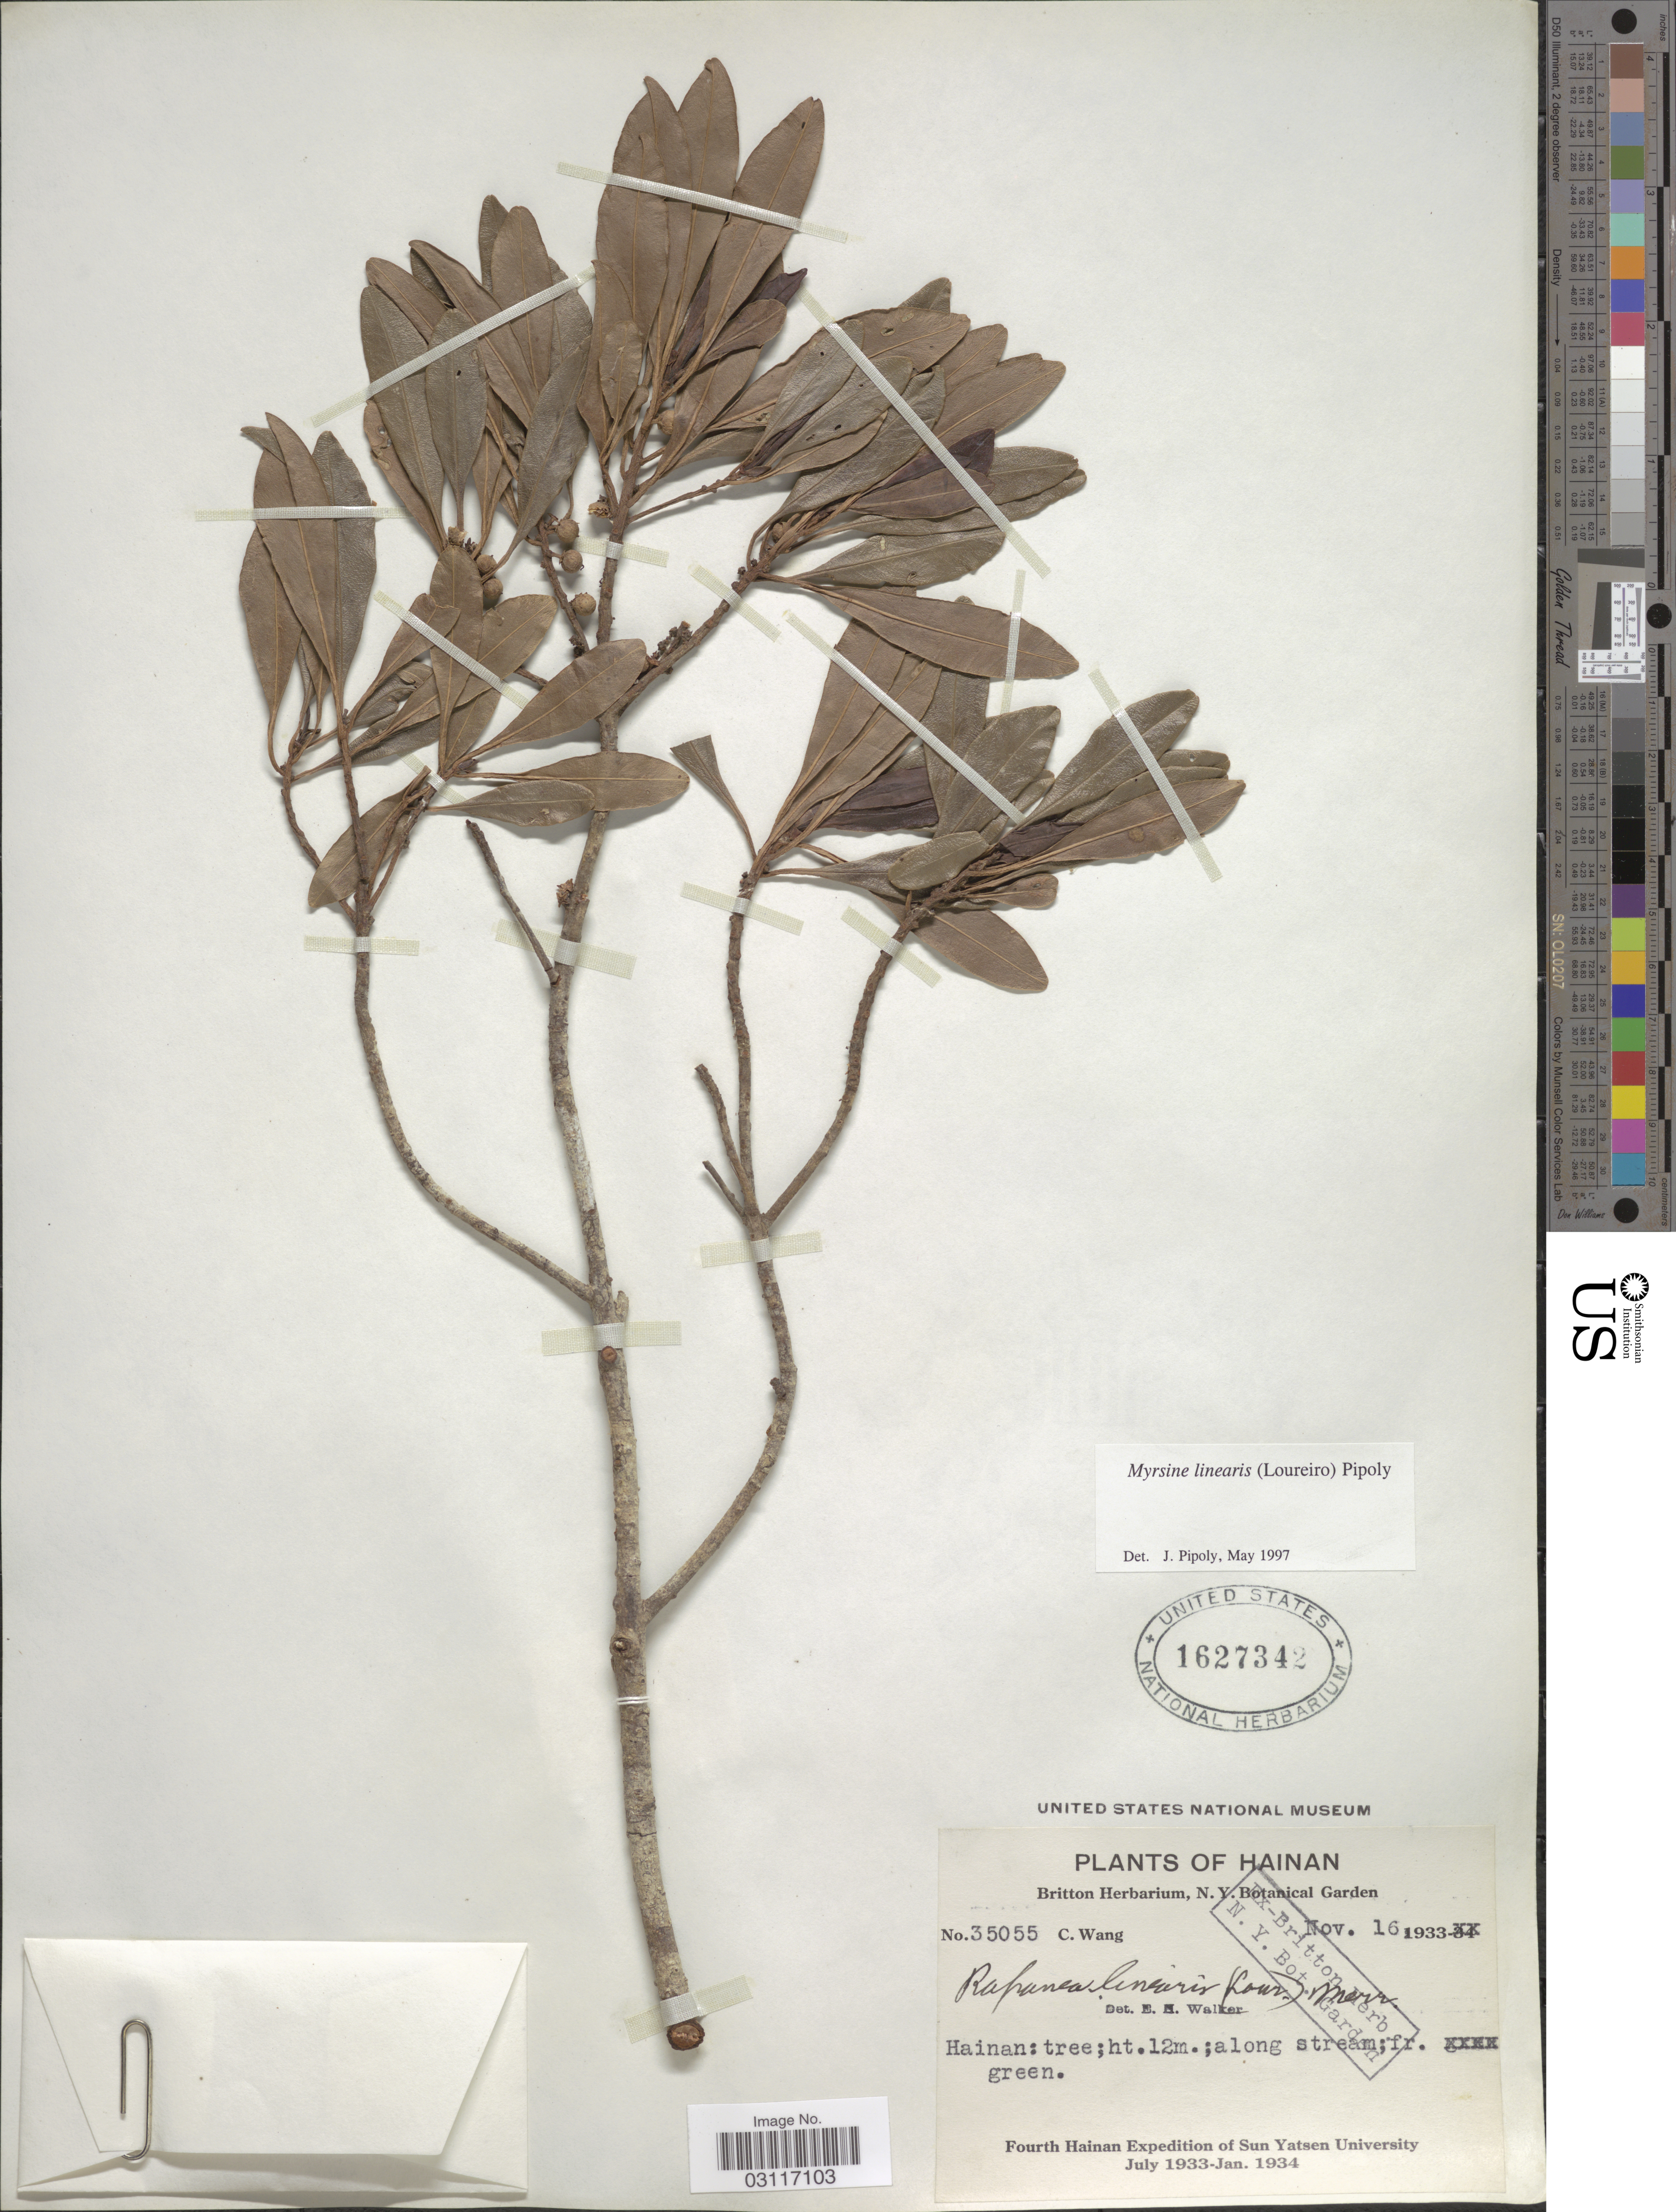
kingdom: Plantae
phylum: Tracheophyta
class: Magnoliopsida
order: Ericales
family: Primulaceae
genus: Myrsine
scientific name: Myrsine linearis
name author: (Lour.) Poir.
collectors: C. Wang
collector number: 35055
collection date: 1933-11-16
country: China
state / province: Hainan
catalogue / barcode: US 1627342